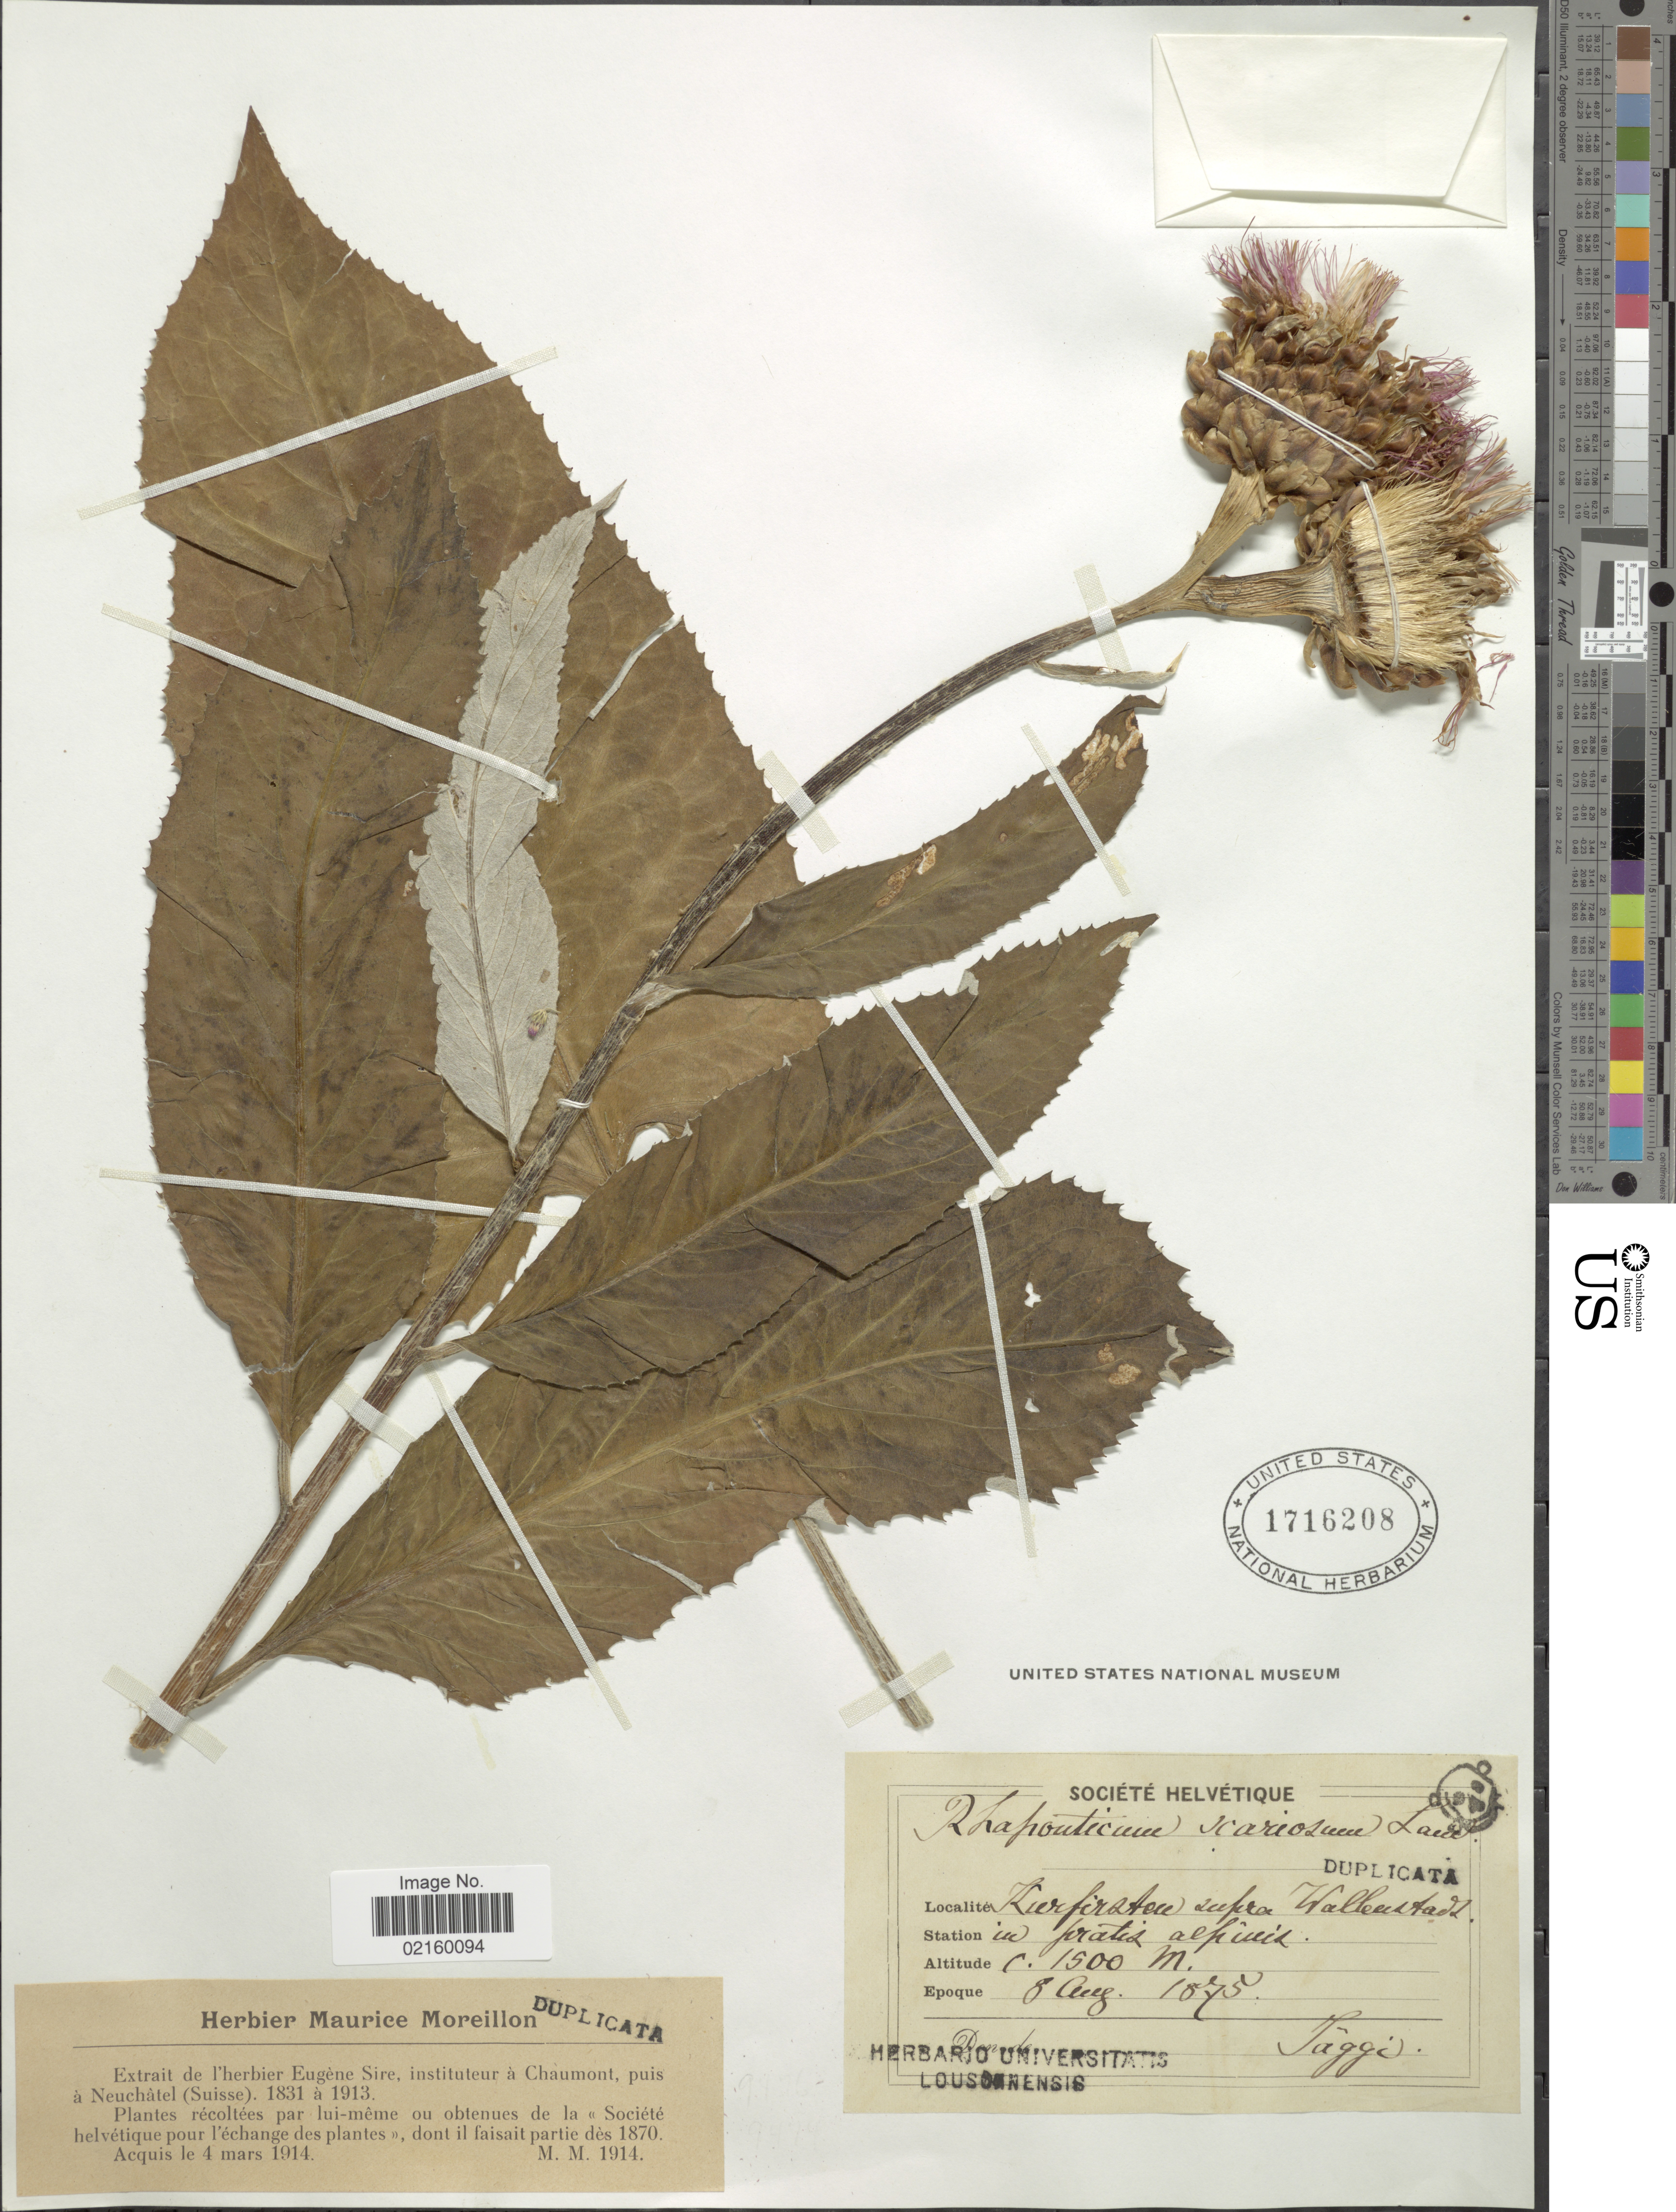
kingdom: Plantae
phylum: Tracheophyta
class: Magnoliopsida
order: Asterales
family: Asteraceae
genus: Serratula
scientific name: Serratula scariosa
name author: L.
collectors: Taggi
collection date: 1875-08-08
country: Switzerland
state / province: St. Gallen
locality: Churfürsten supra Walenstadt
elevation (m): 1500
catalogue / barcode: US 1716208